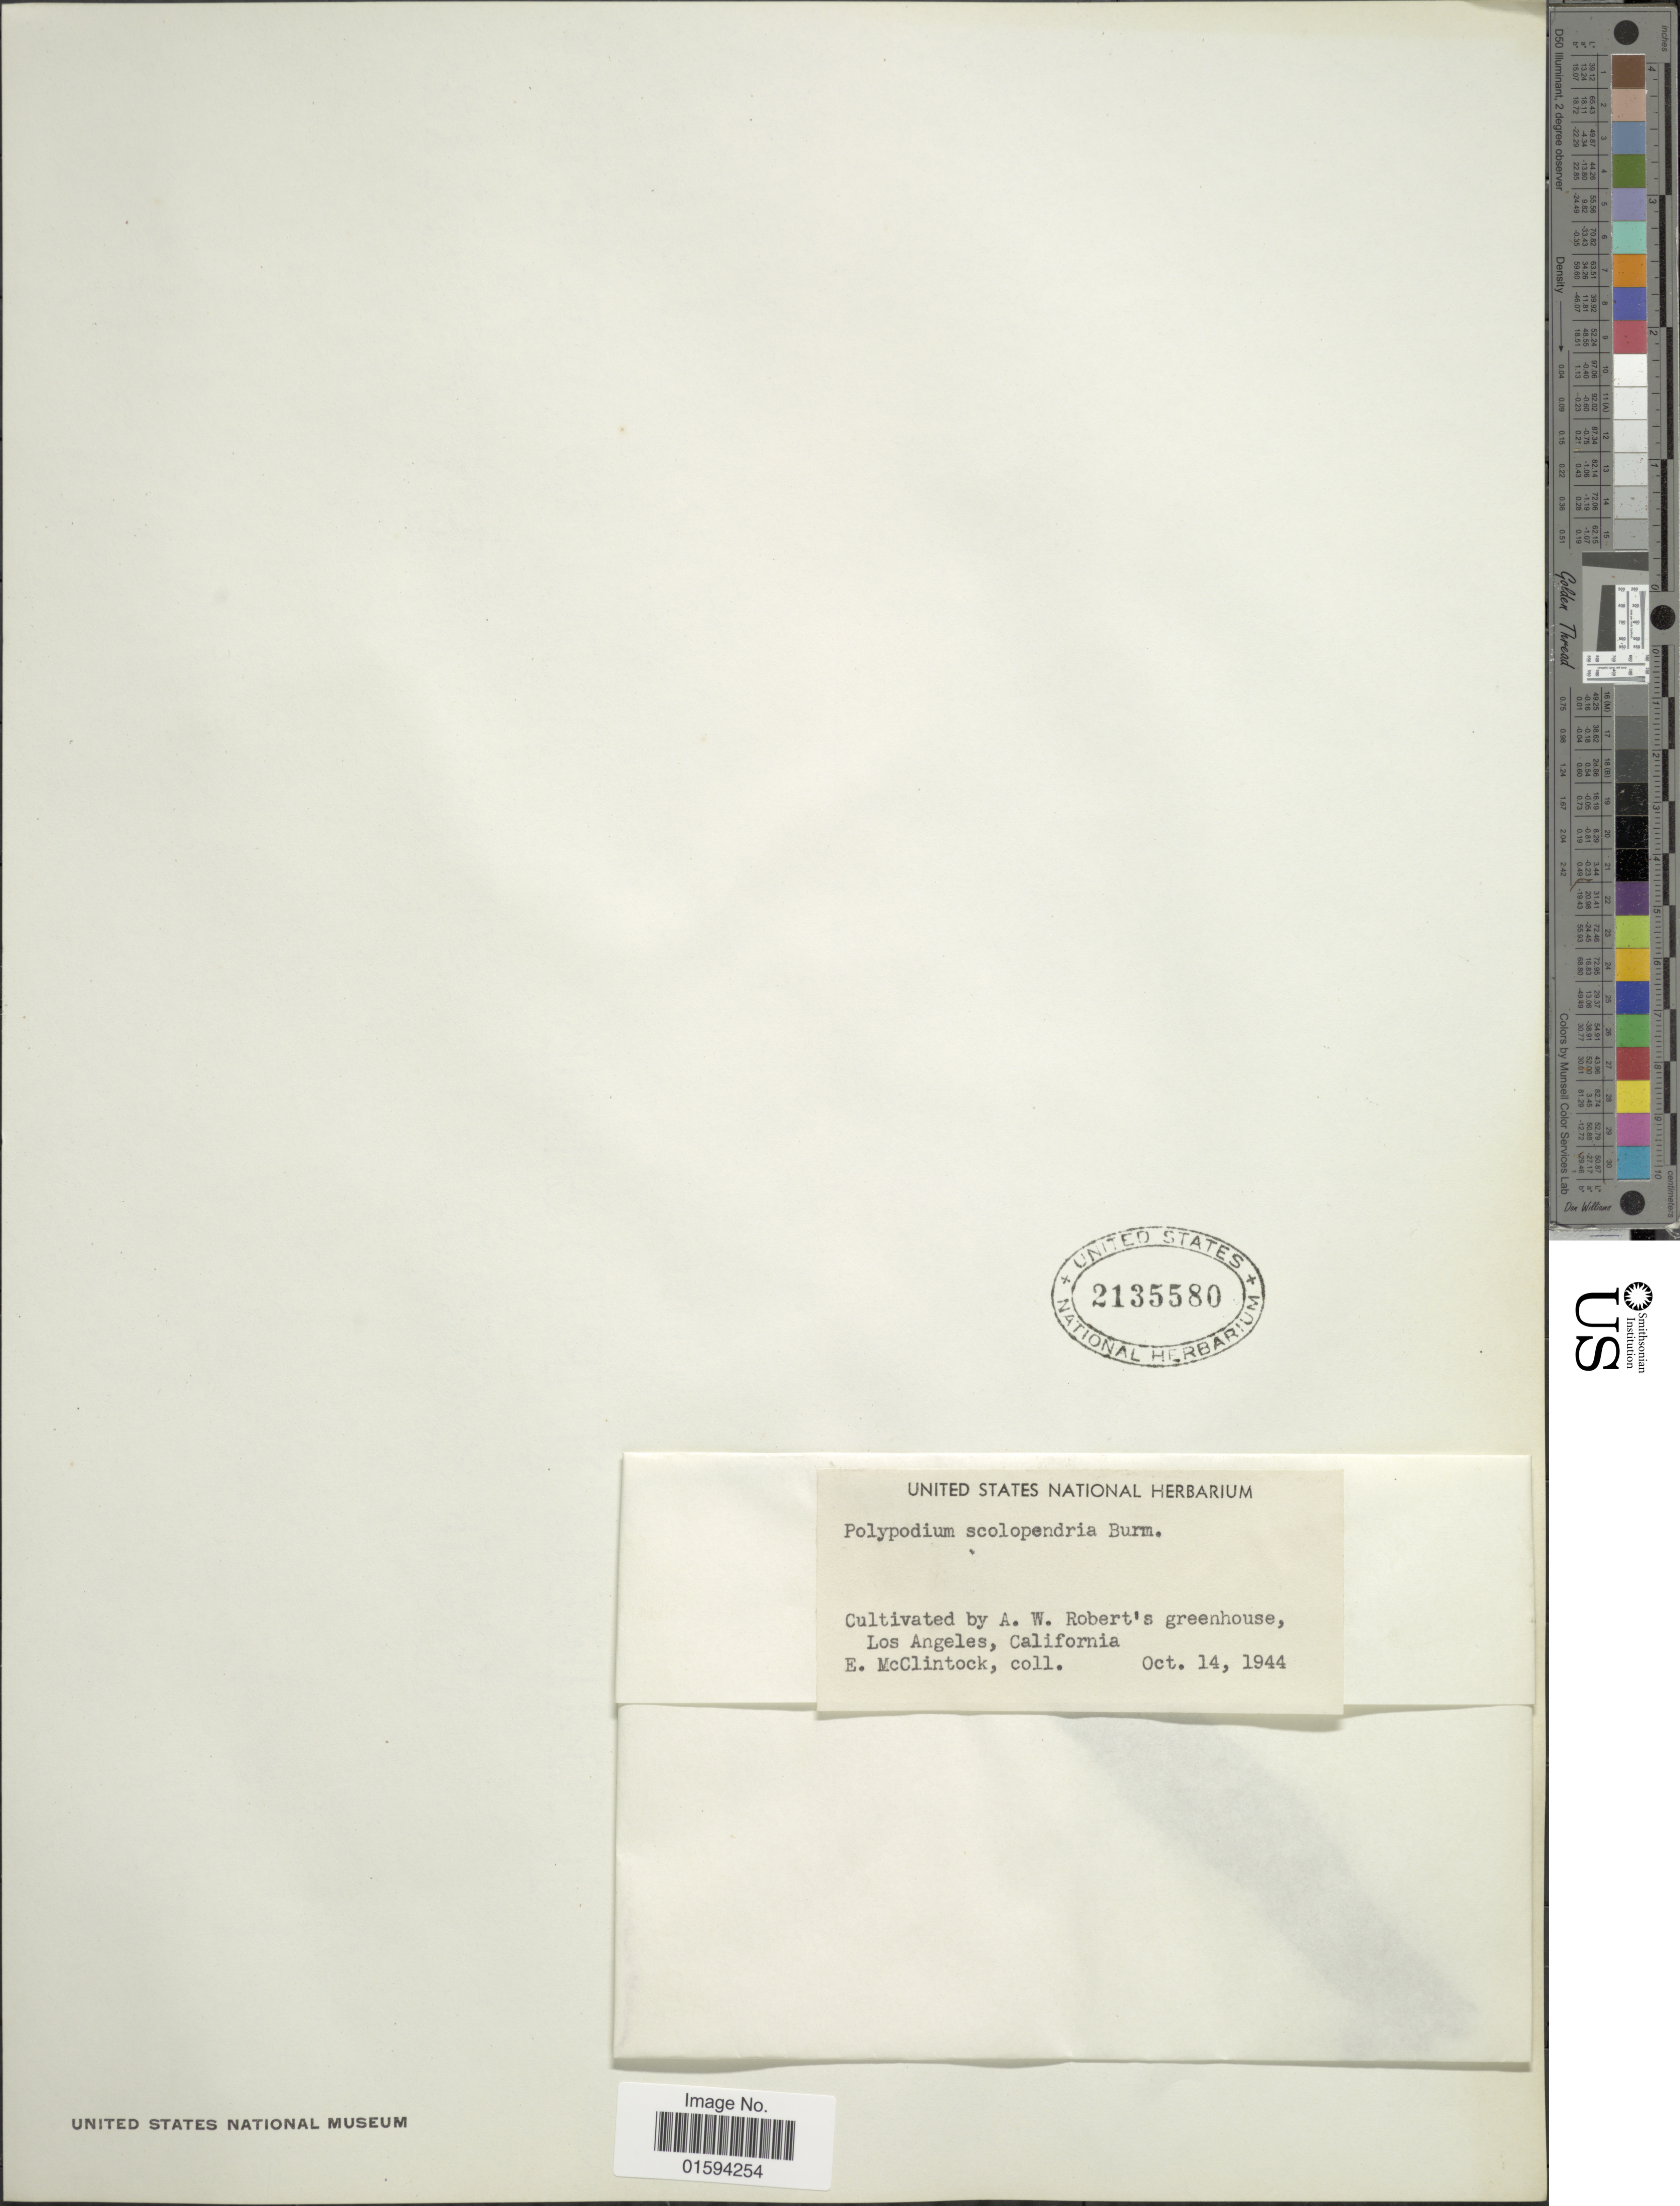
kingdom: Plantae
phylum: Tracheophyta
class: Polypodiopsida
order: Polypodiales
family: Polypodiaceae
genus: Polypodium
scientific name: Polypodium scolopendria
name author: Burm. f.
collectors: A. Robert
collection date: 1944-10-14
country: United States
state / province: California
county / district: Los Angeles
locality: A.W. Robert's Greenhouse, Los Angeles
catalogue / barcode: US 2135580